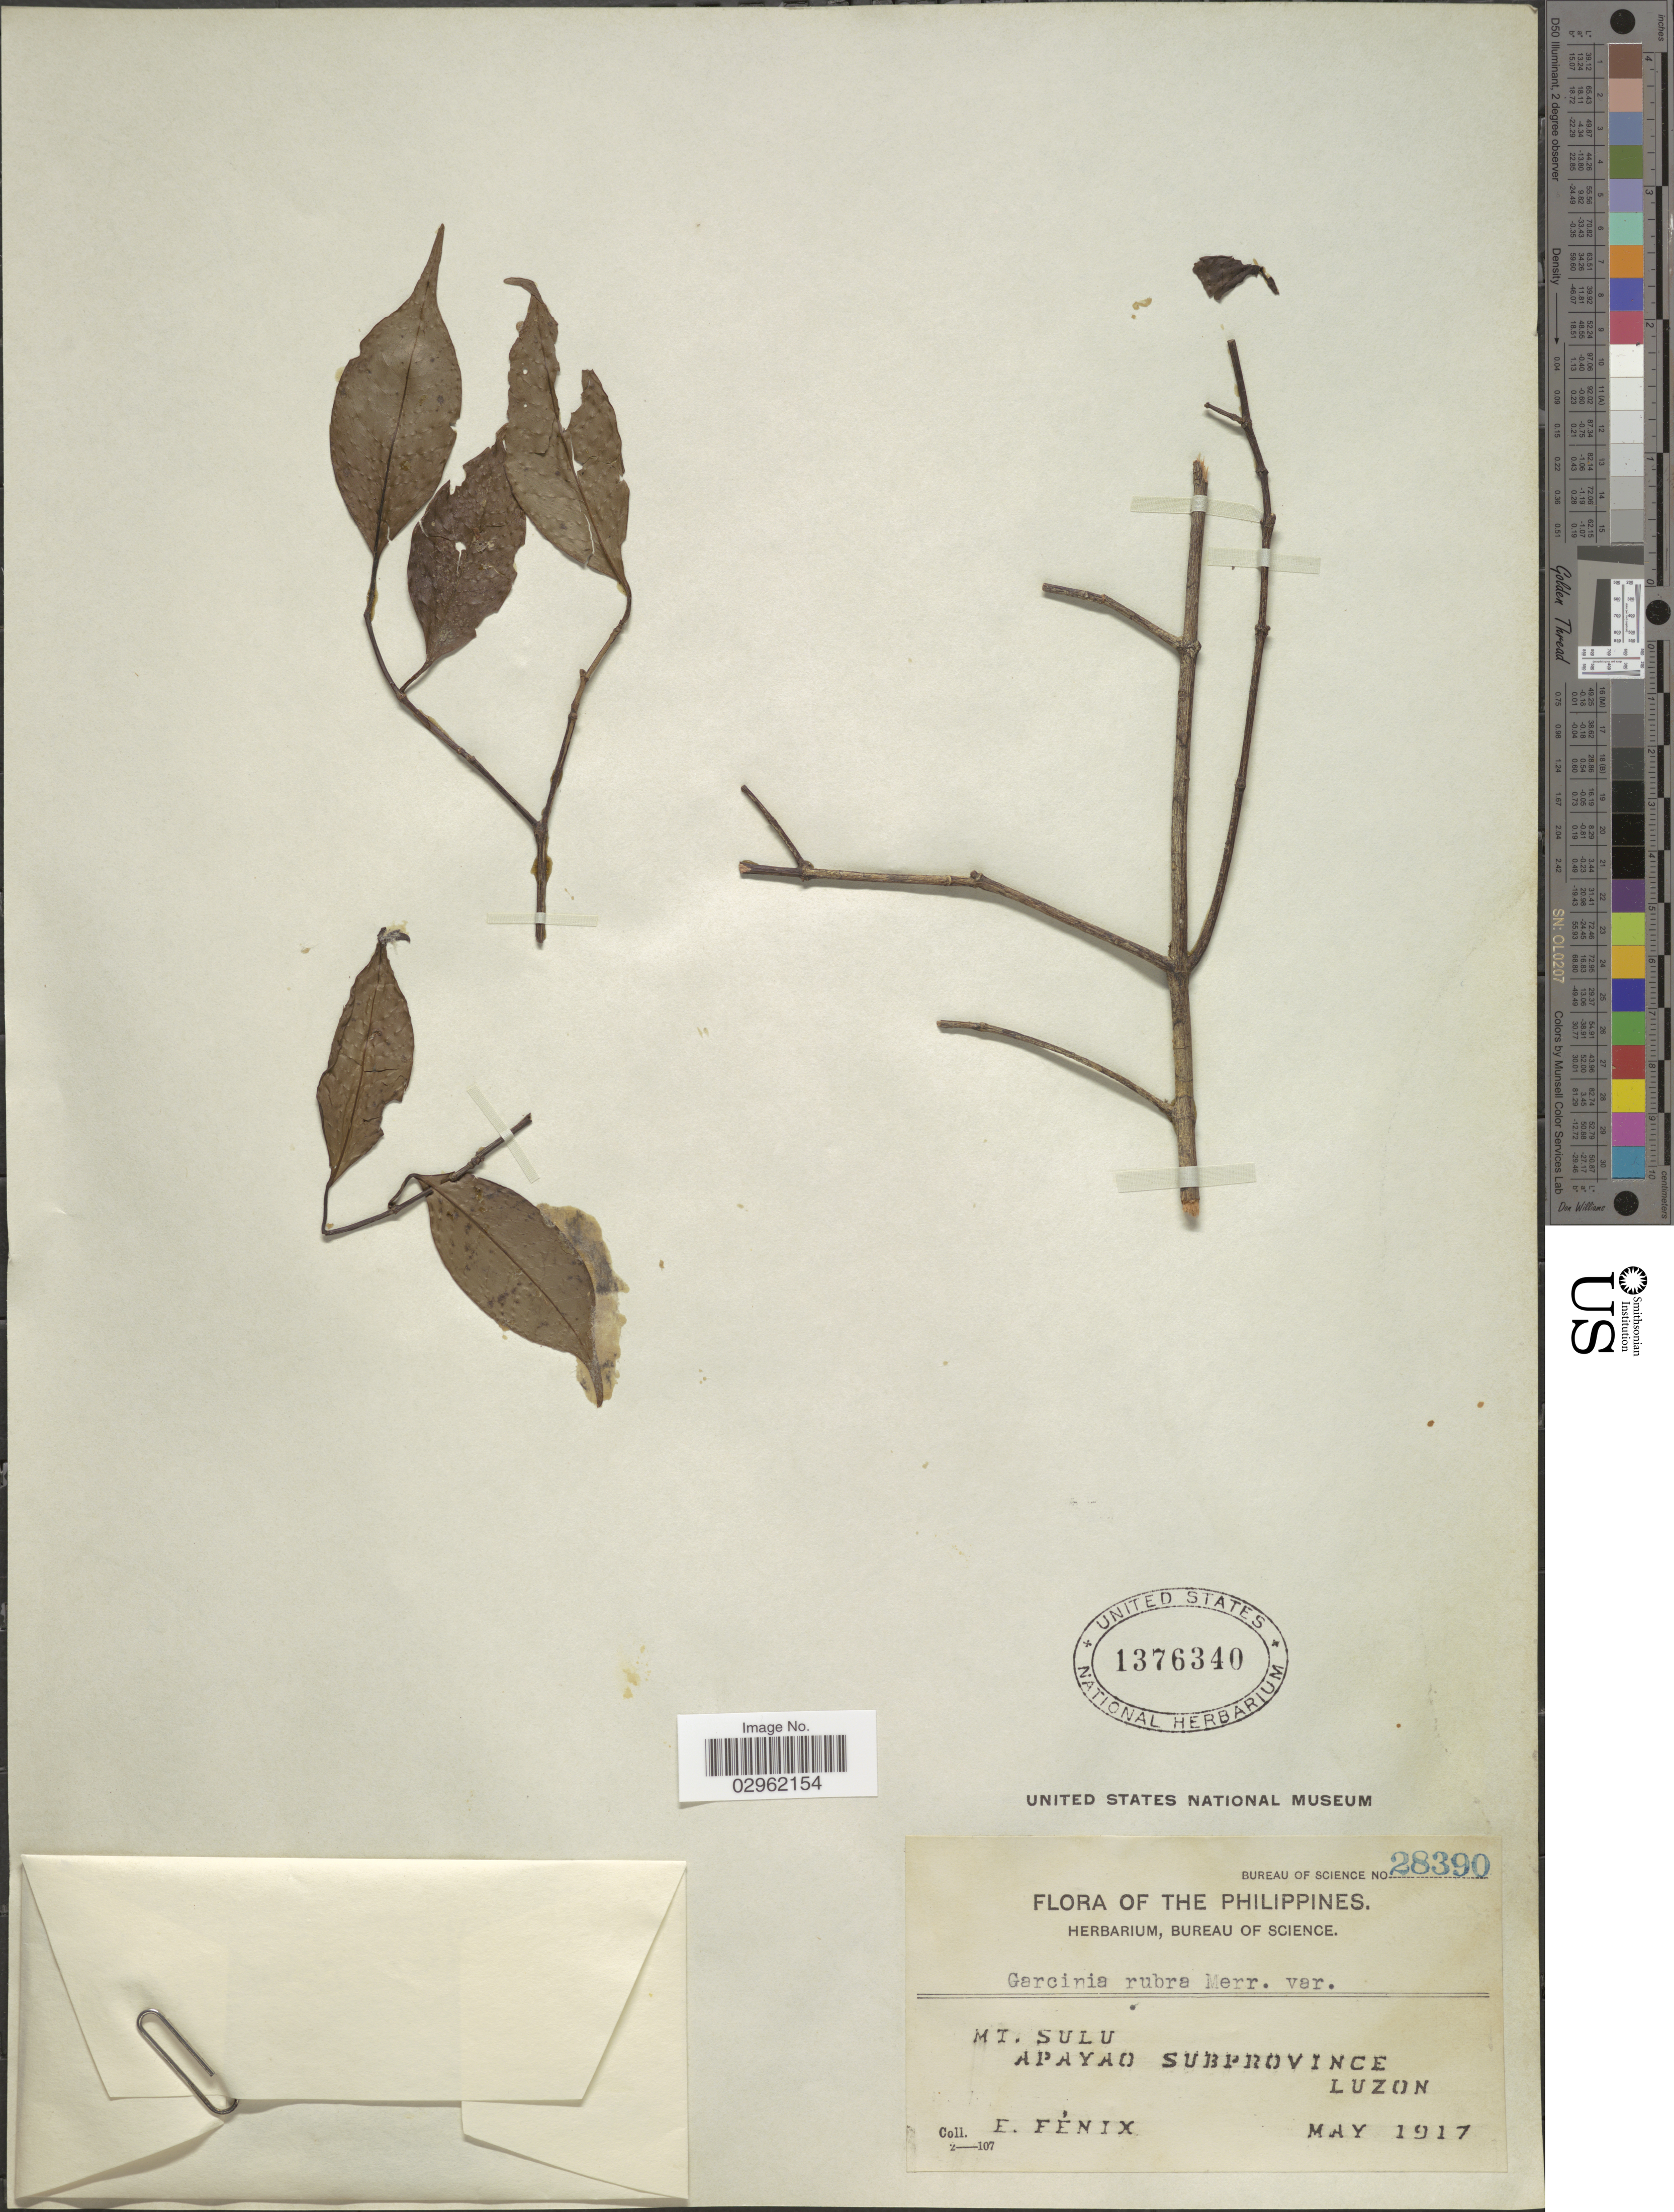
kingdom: Plantae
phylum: Tracheophyta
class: Magnoliopsida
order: Malpighiales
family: Clusiaceae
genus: Garcinia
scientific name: Garcinia rubra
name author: Merr.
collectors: E. Fénix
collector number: Bureau of Science 28390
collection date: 1917-05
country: Philippines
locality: Mt. Sulu. Apayao Subprovince. Luzon.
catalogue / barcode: US 1376340